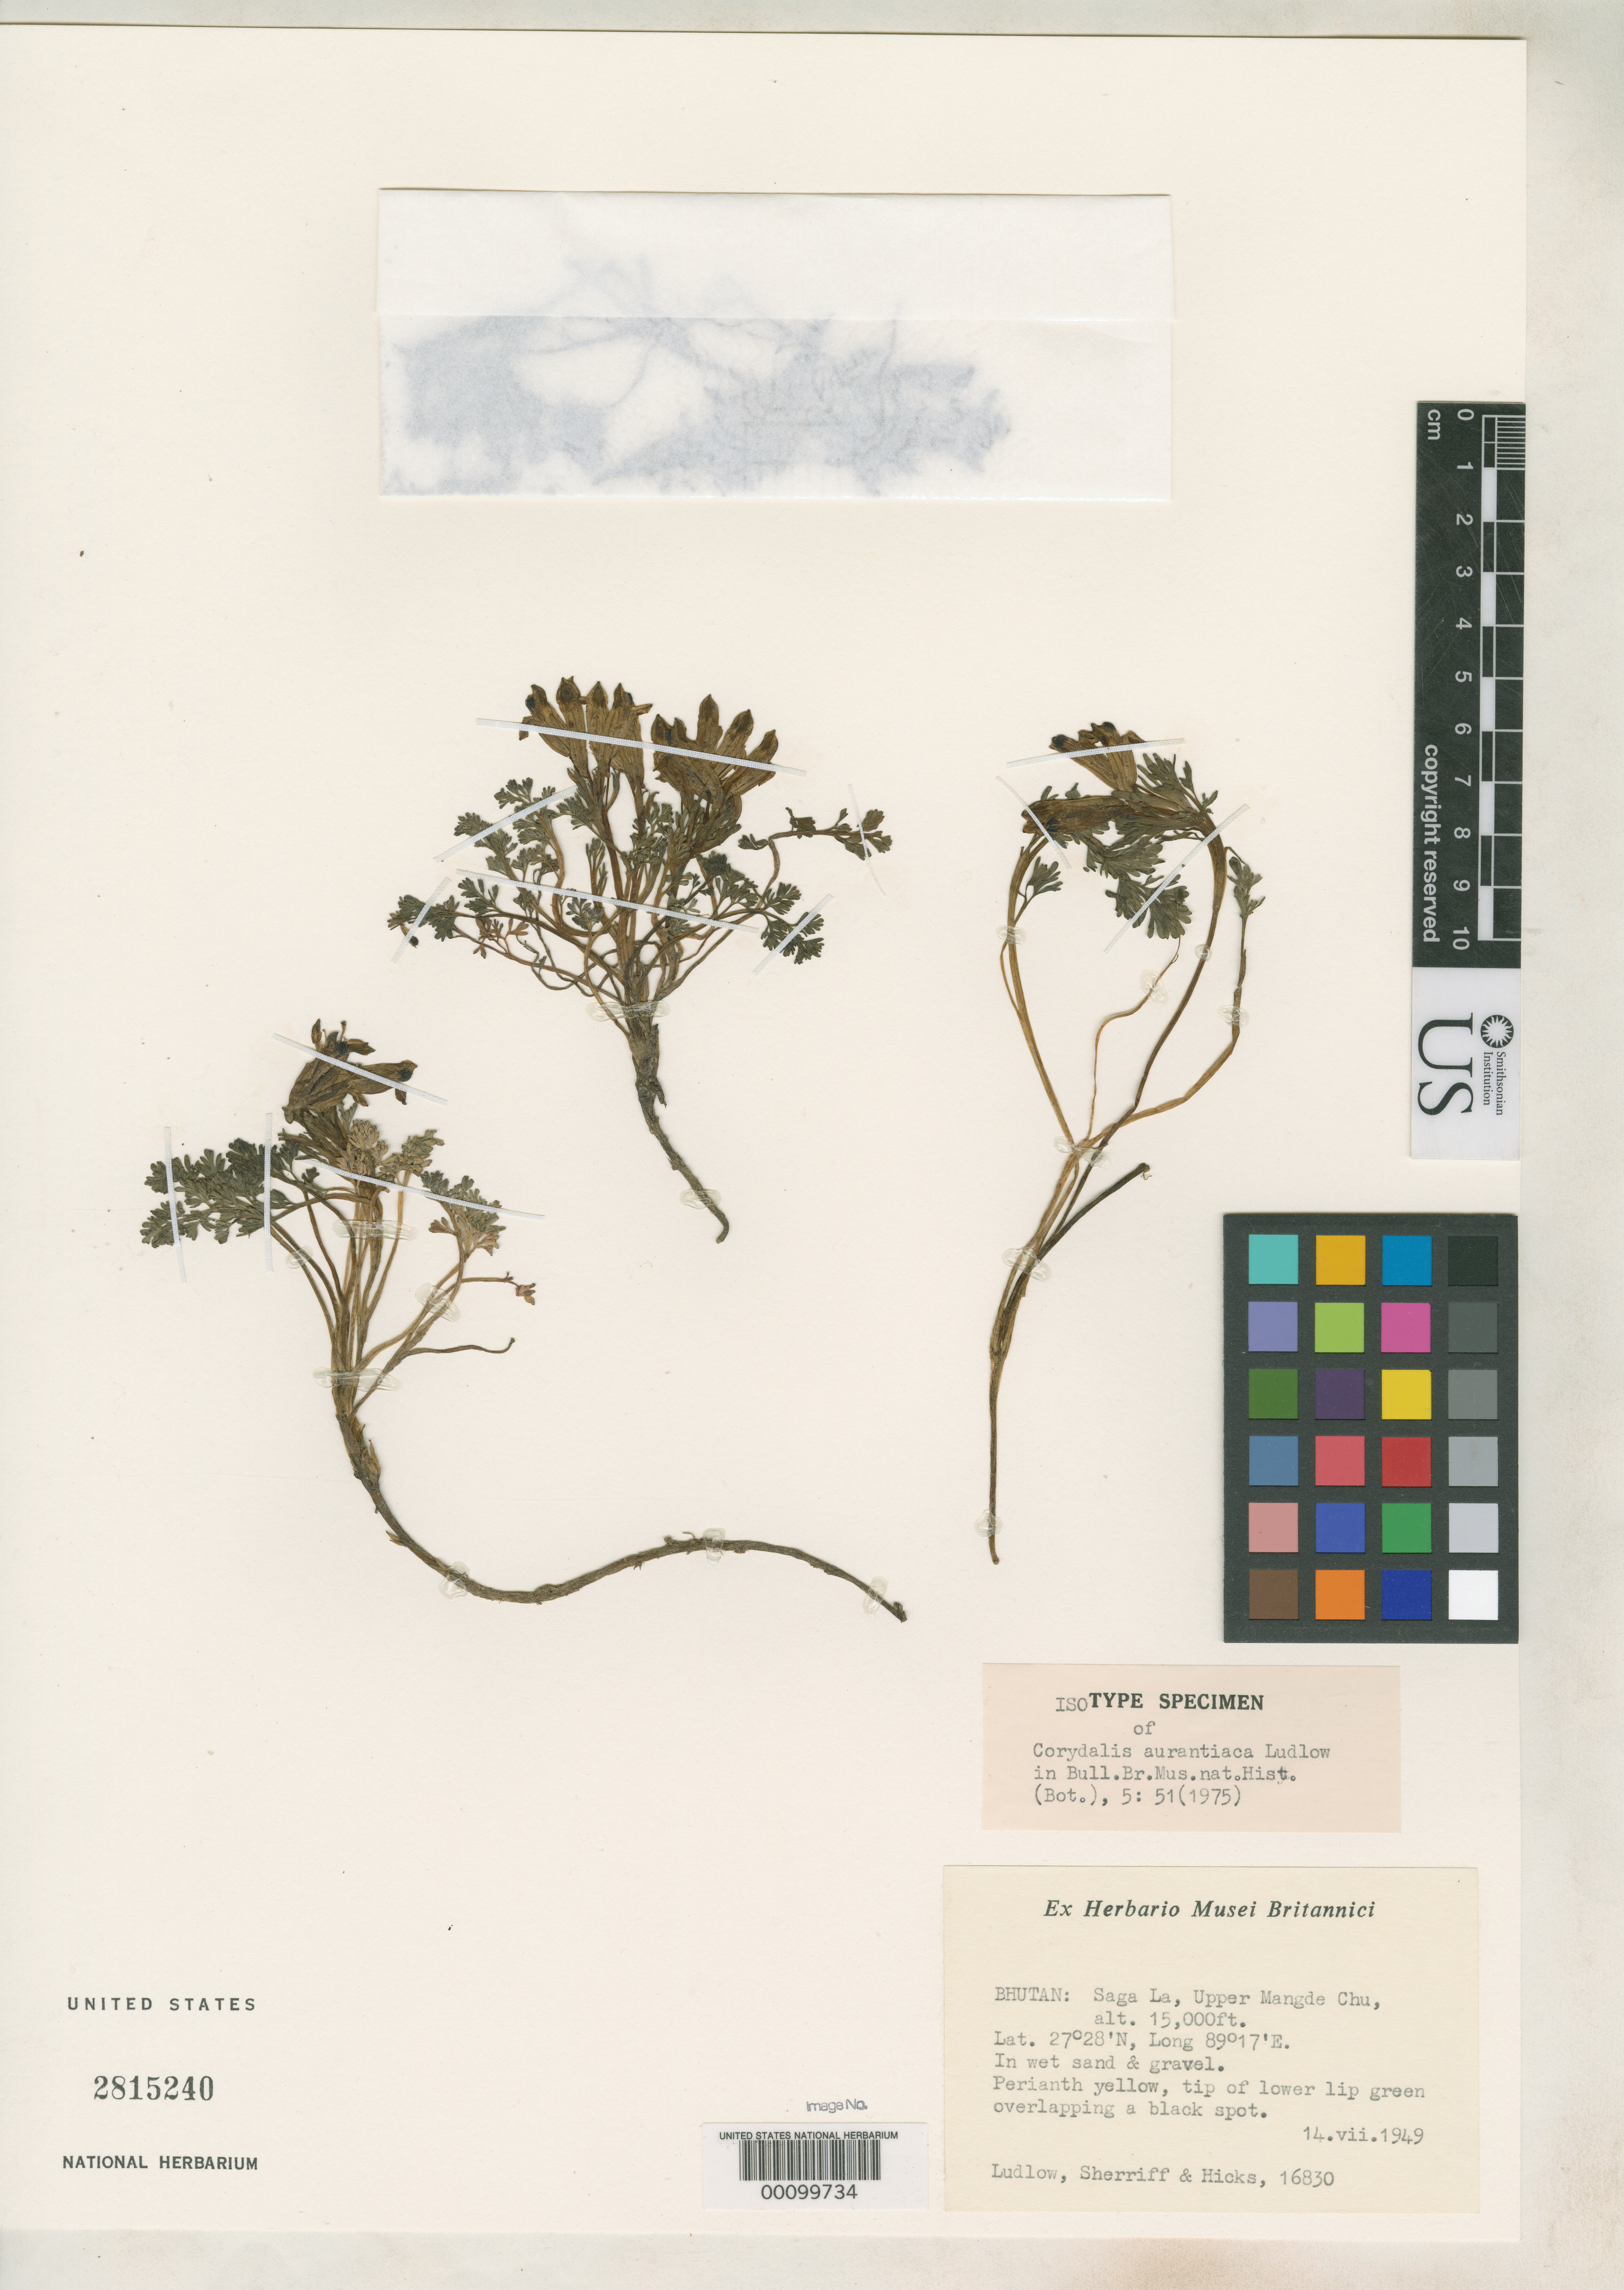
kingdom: Plantae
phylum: Tracheophyta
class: Magnoliopsida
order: Ranunculales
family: Papaveraceae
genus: Corydalis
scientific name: Corydalis aurantiaca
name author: Ludlow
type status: Isotype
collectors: F. Ludlow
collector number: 16830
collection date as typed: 14 Jul 1949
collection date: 1949-07-14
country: Bhutan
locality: Saga La, upper Mangde Chu.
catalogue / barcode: US 2815240